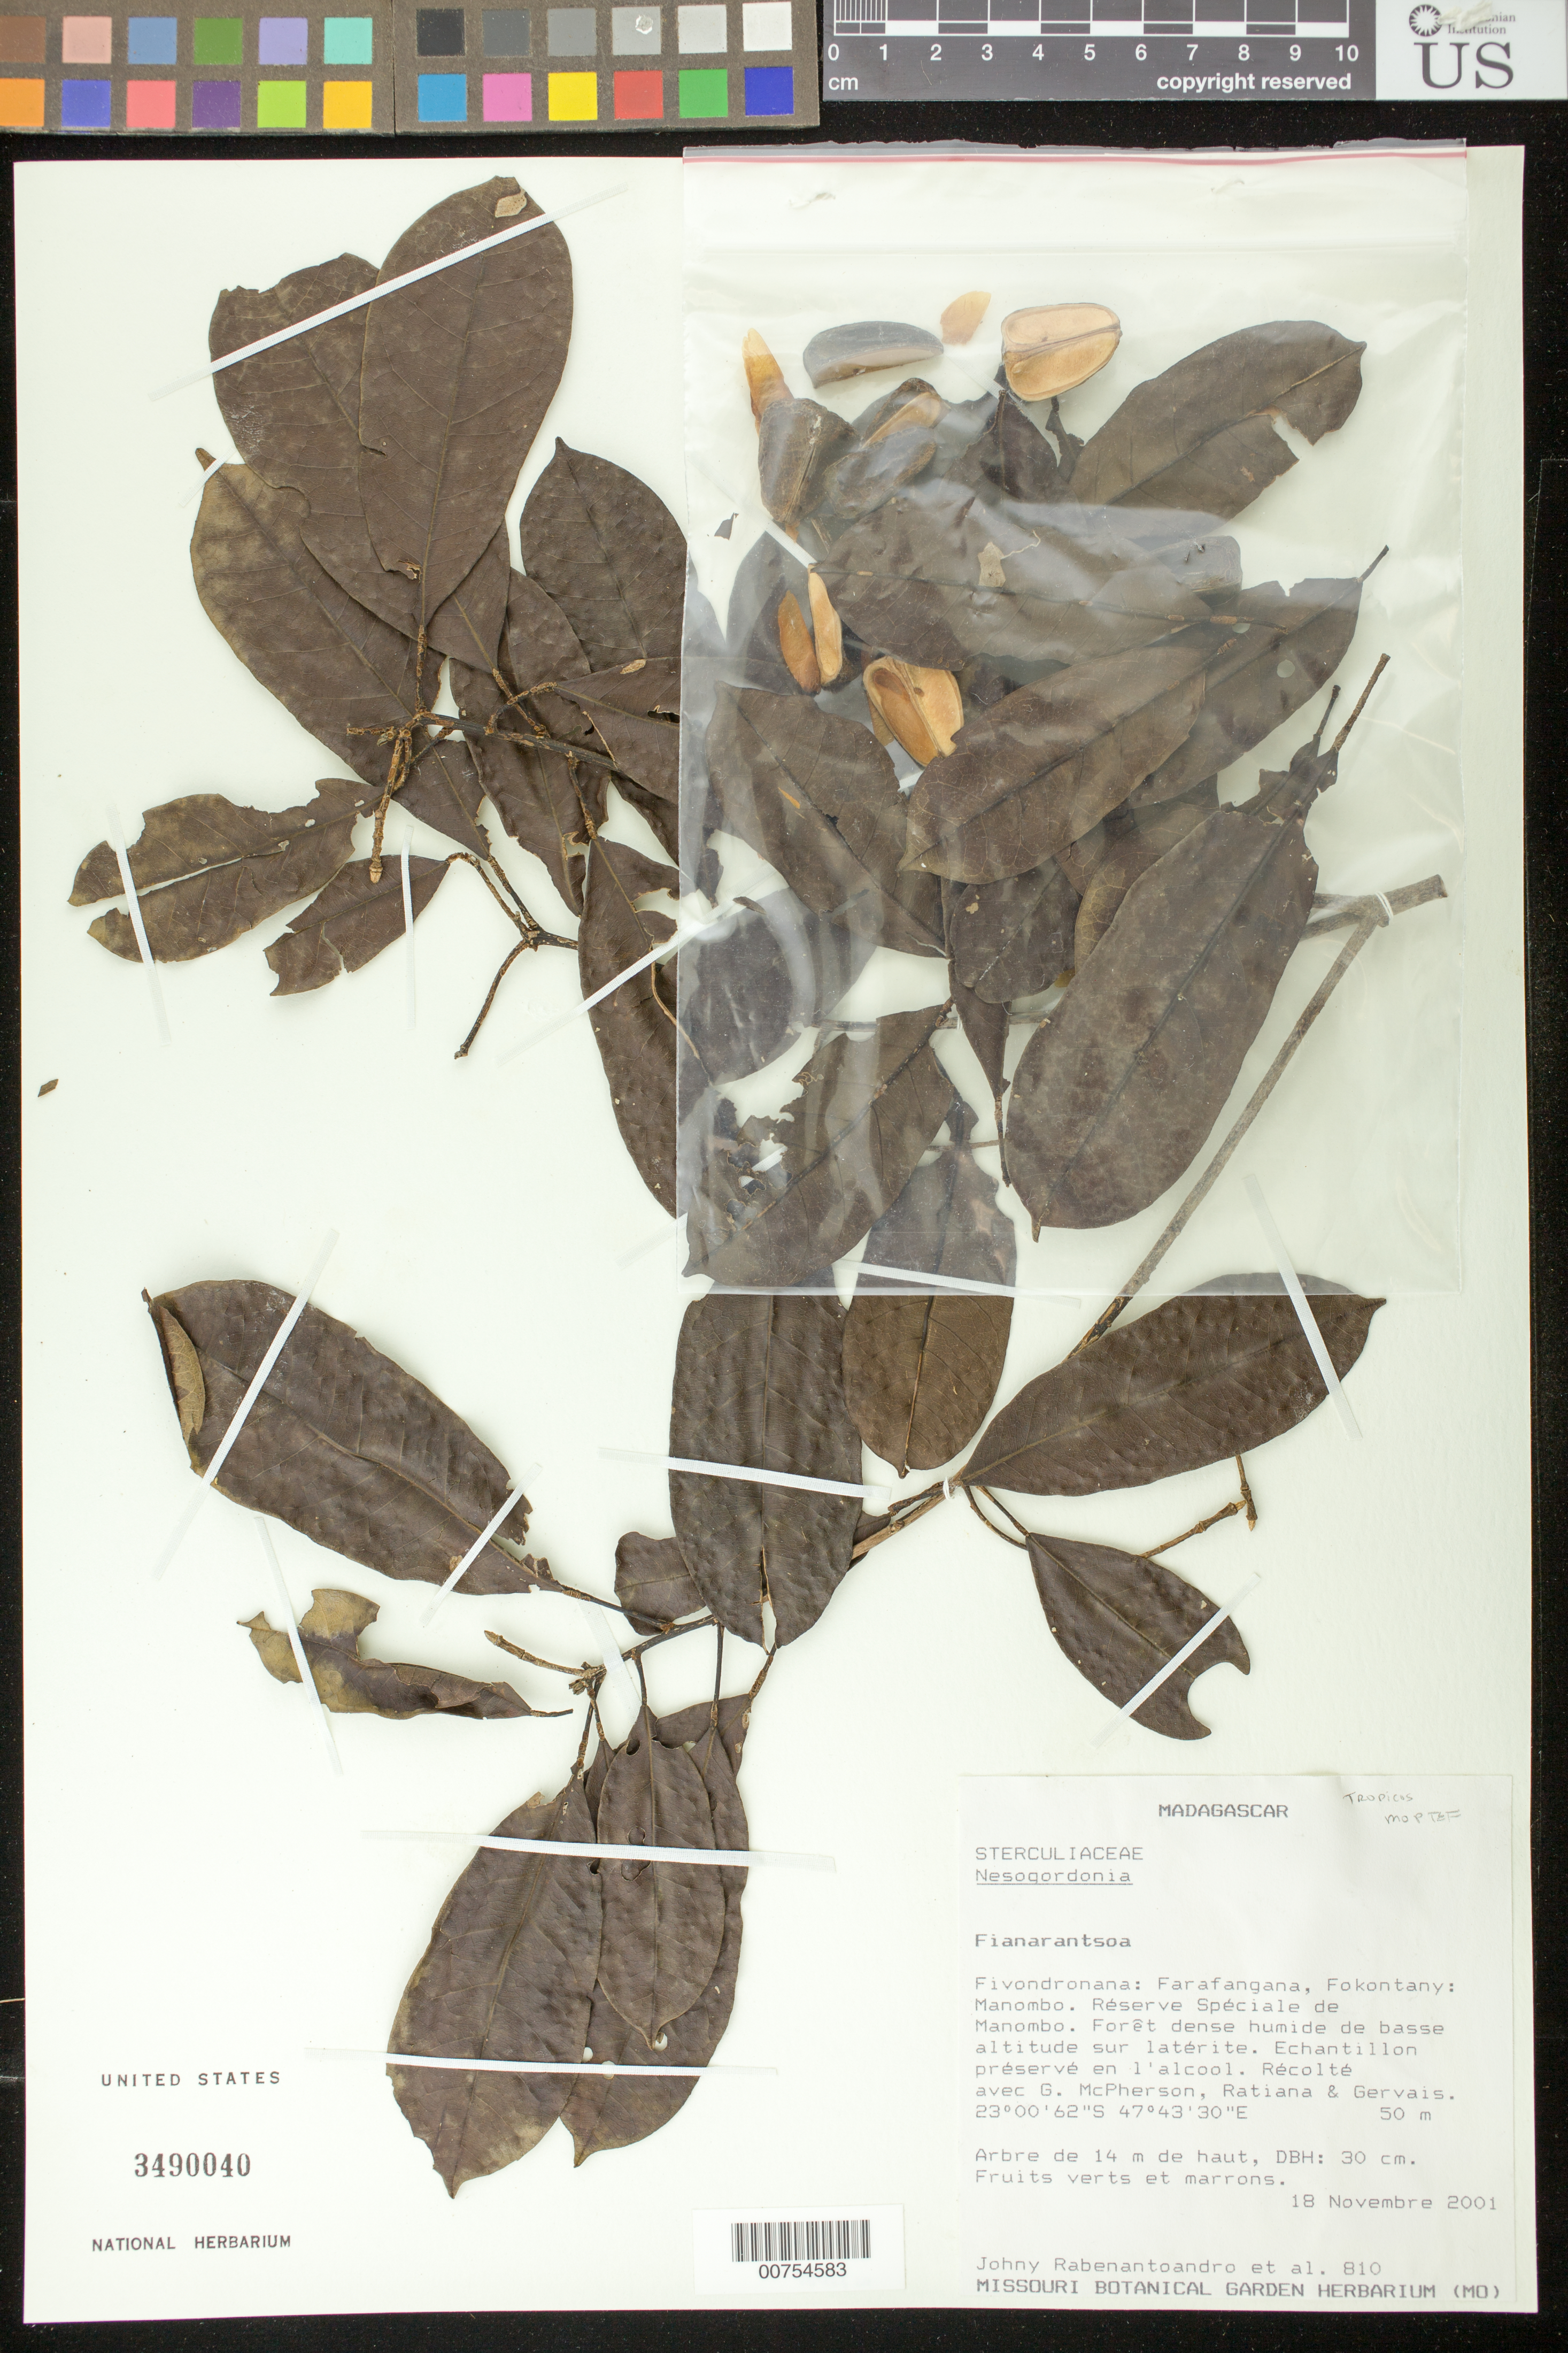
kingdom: Plantae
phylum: Tracheophyta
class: Magnoliopsida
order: Malvales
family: Malvaceae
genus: Nesogordonia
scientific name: Nesogordonia sp.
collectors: J. Rabenantoandro, T. McPherson, G. Ratiana & Gervais, --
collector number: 810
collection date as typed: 18 Nov 2001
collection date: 2001-11-18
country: Madagascar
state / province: Atsimo-Atsinanana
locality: Fivondronana: Farafangana, Fokontany: Manombo. Réserve Spéciale de Manombo.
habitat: Forêt dense humide de basse altitude sur latérite.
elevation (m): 50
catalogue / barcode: US 3490040